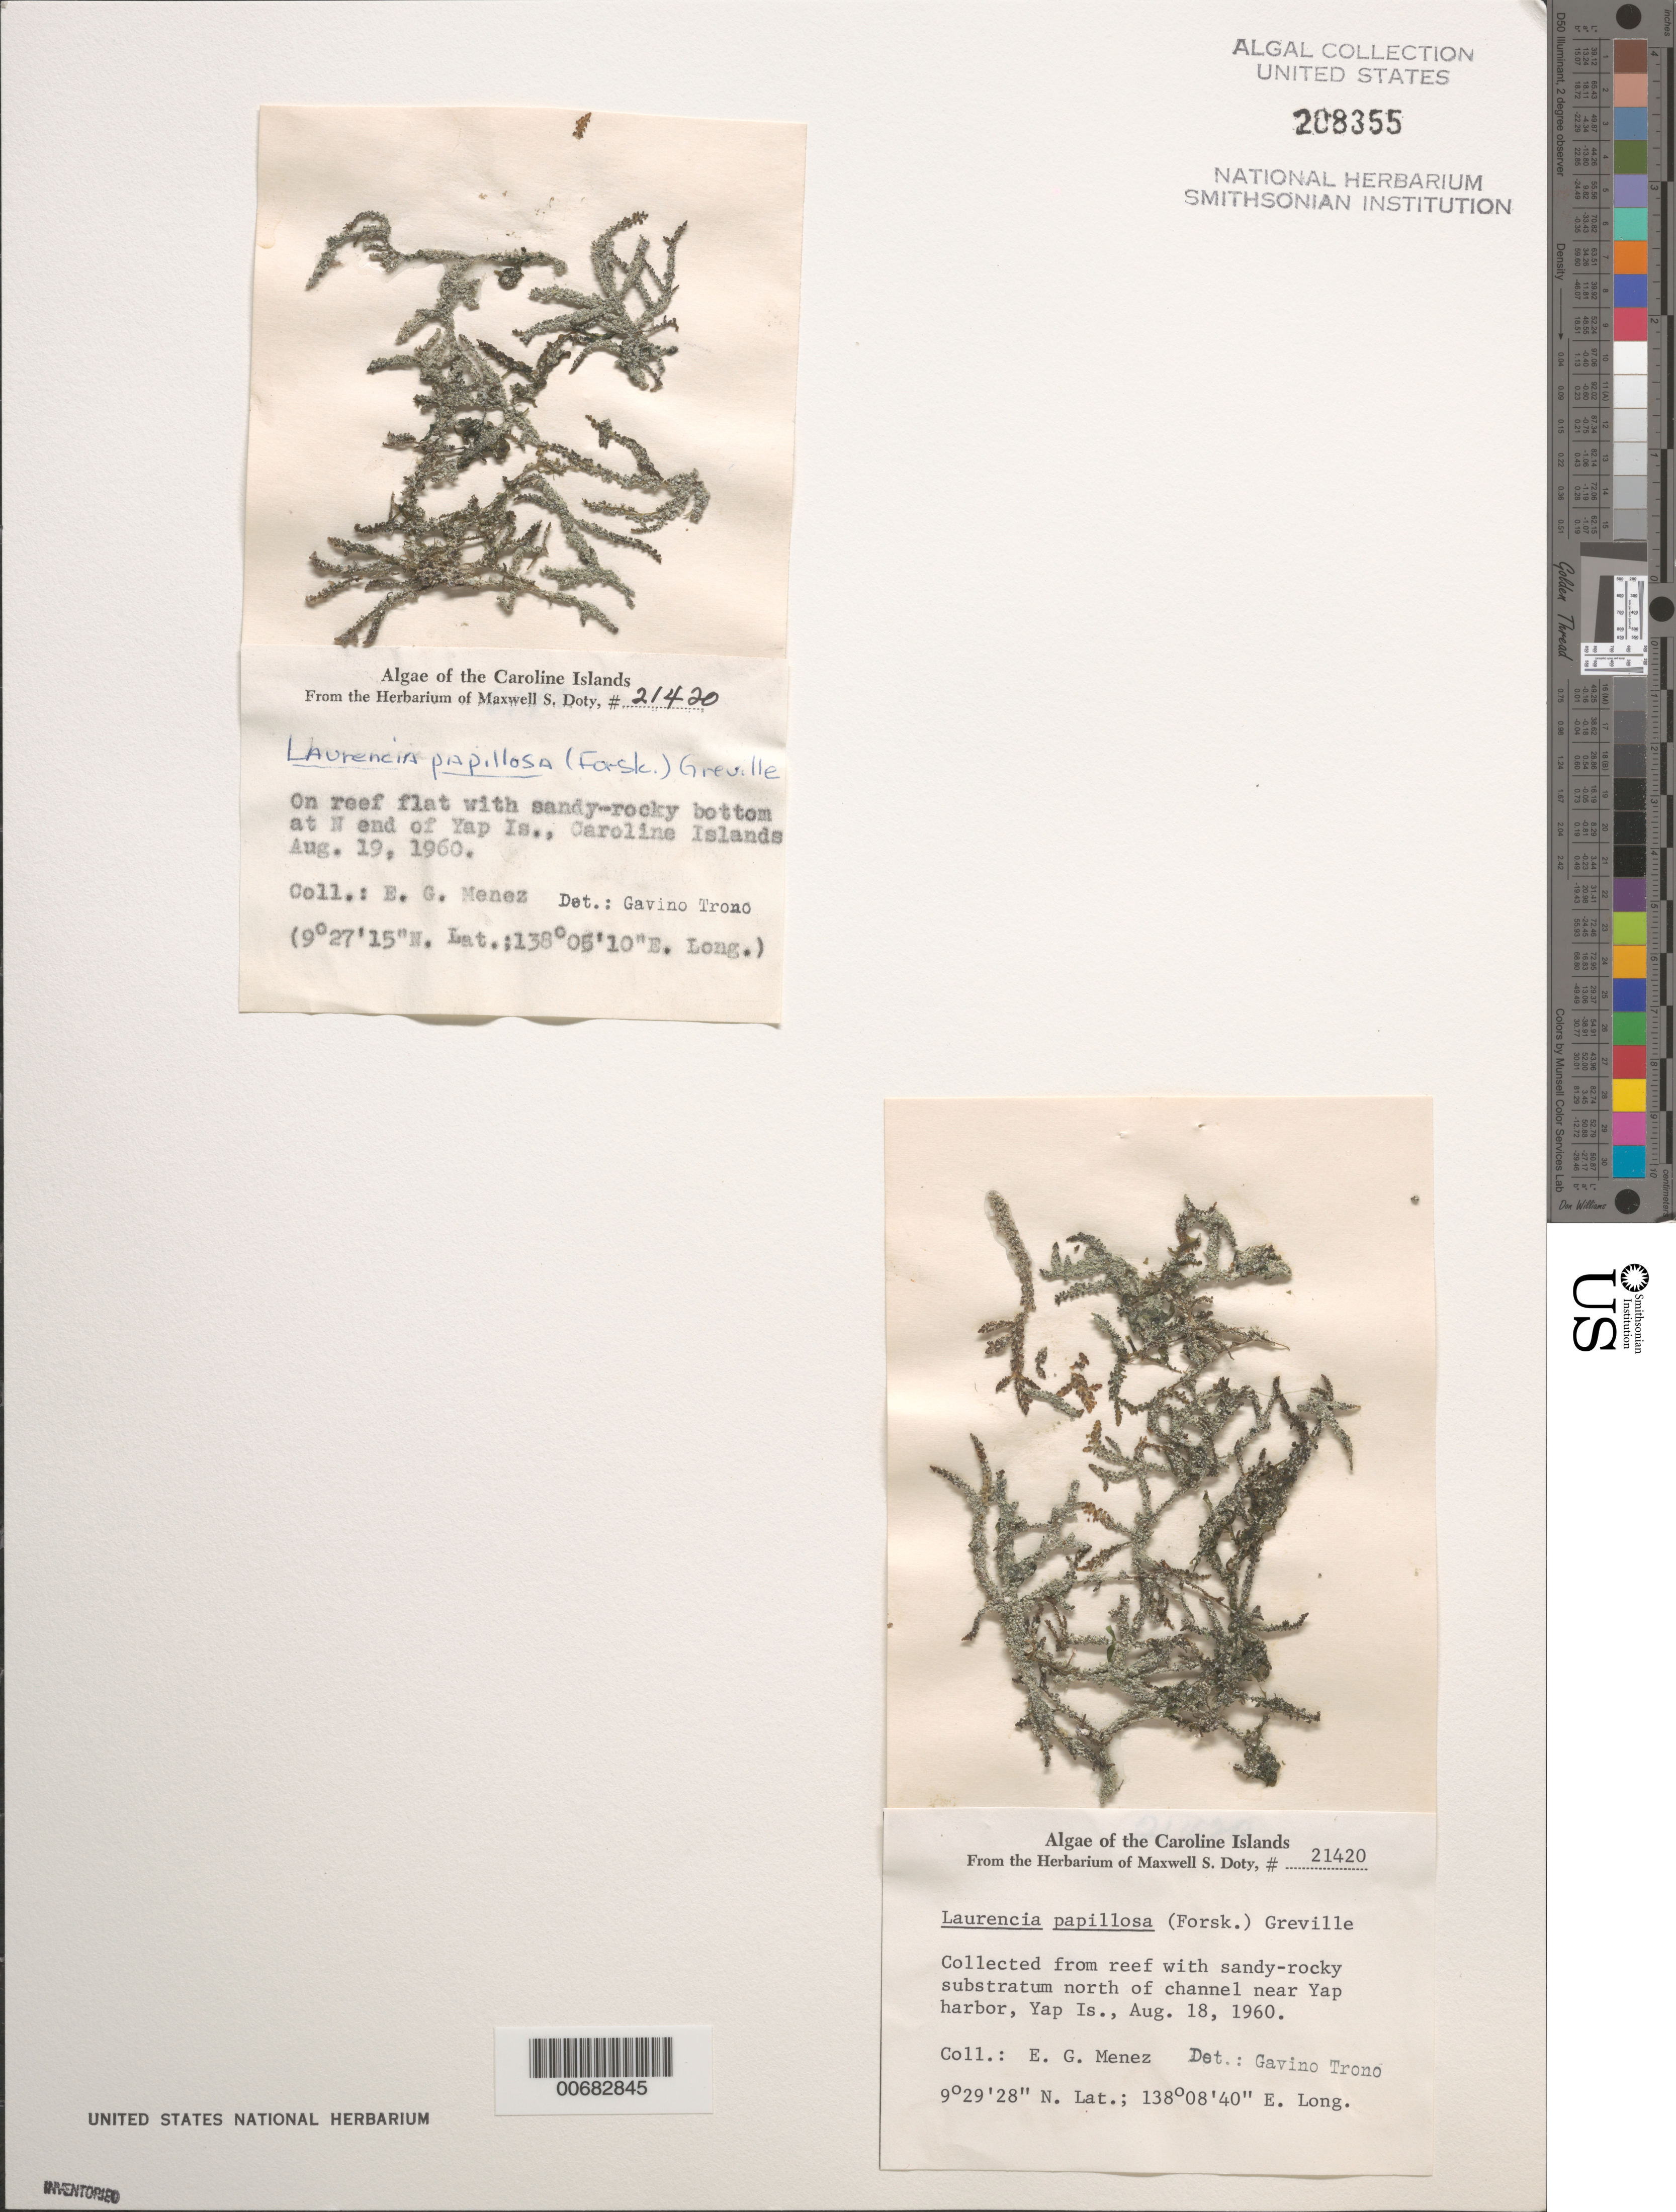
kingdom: Plantae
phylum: Rhodophyta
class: Florideophyceae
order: Ceramiales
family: Rhodomelaceae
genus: Palisada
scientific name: Palisada perforata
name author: (Bory) K.W. Nam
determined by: Algae name updating Project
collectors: Meñez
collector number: MSD 21420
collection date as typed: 18 Aug 1960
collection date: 1960-08-18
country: Micronesia, Federated States of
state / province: Yap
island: Yap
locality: Reef north of channel near Yap Harbor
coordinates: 9 29' 28" N, 138 08' 40" E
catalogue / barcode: US 208355